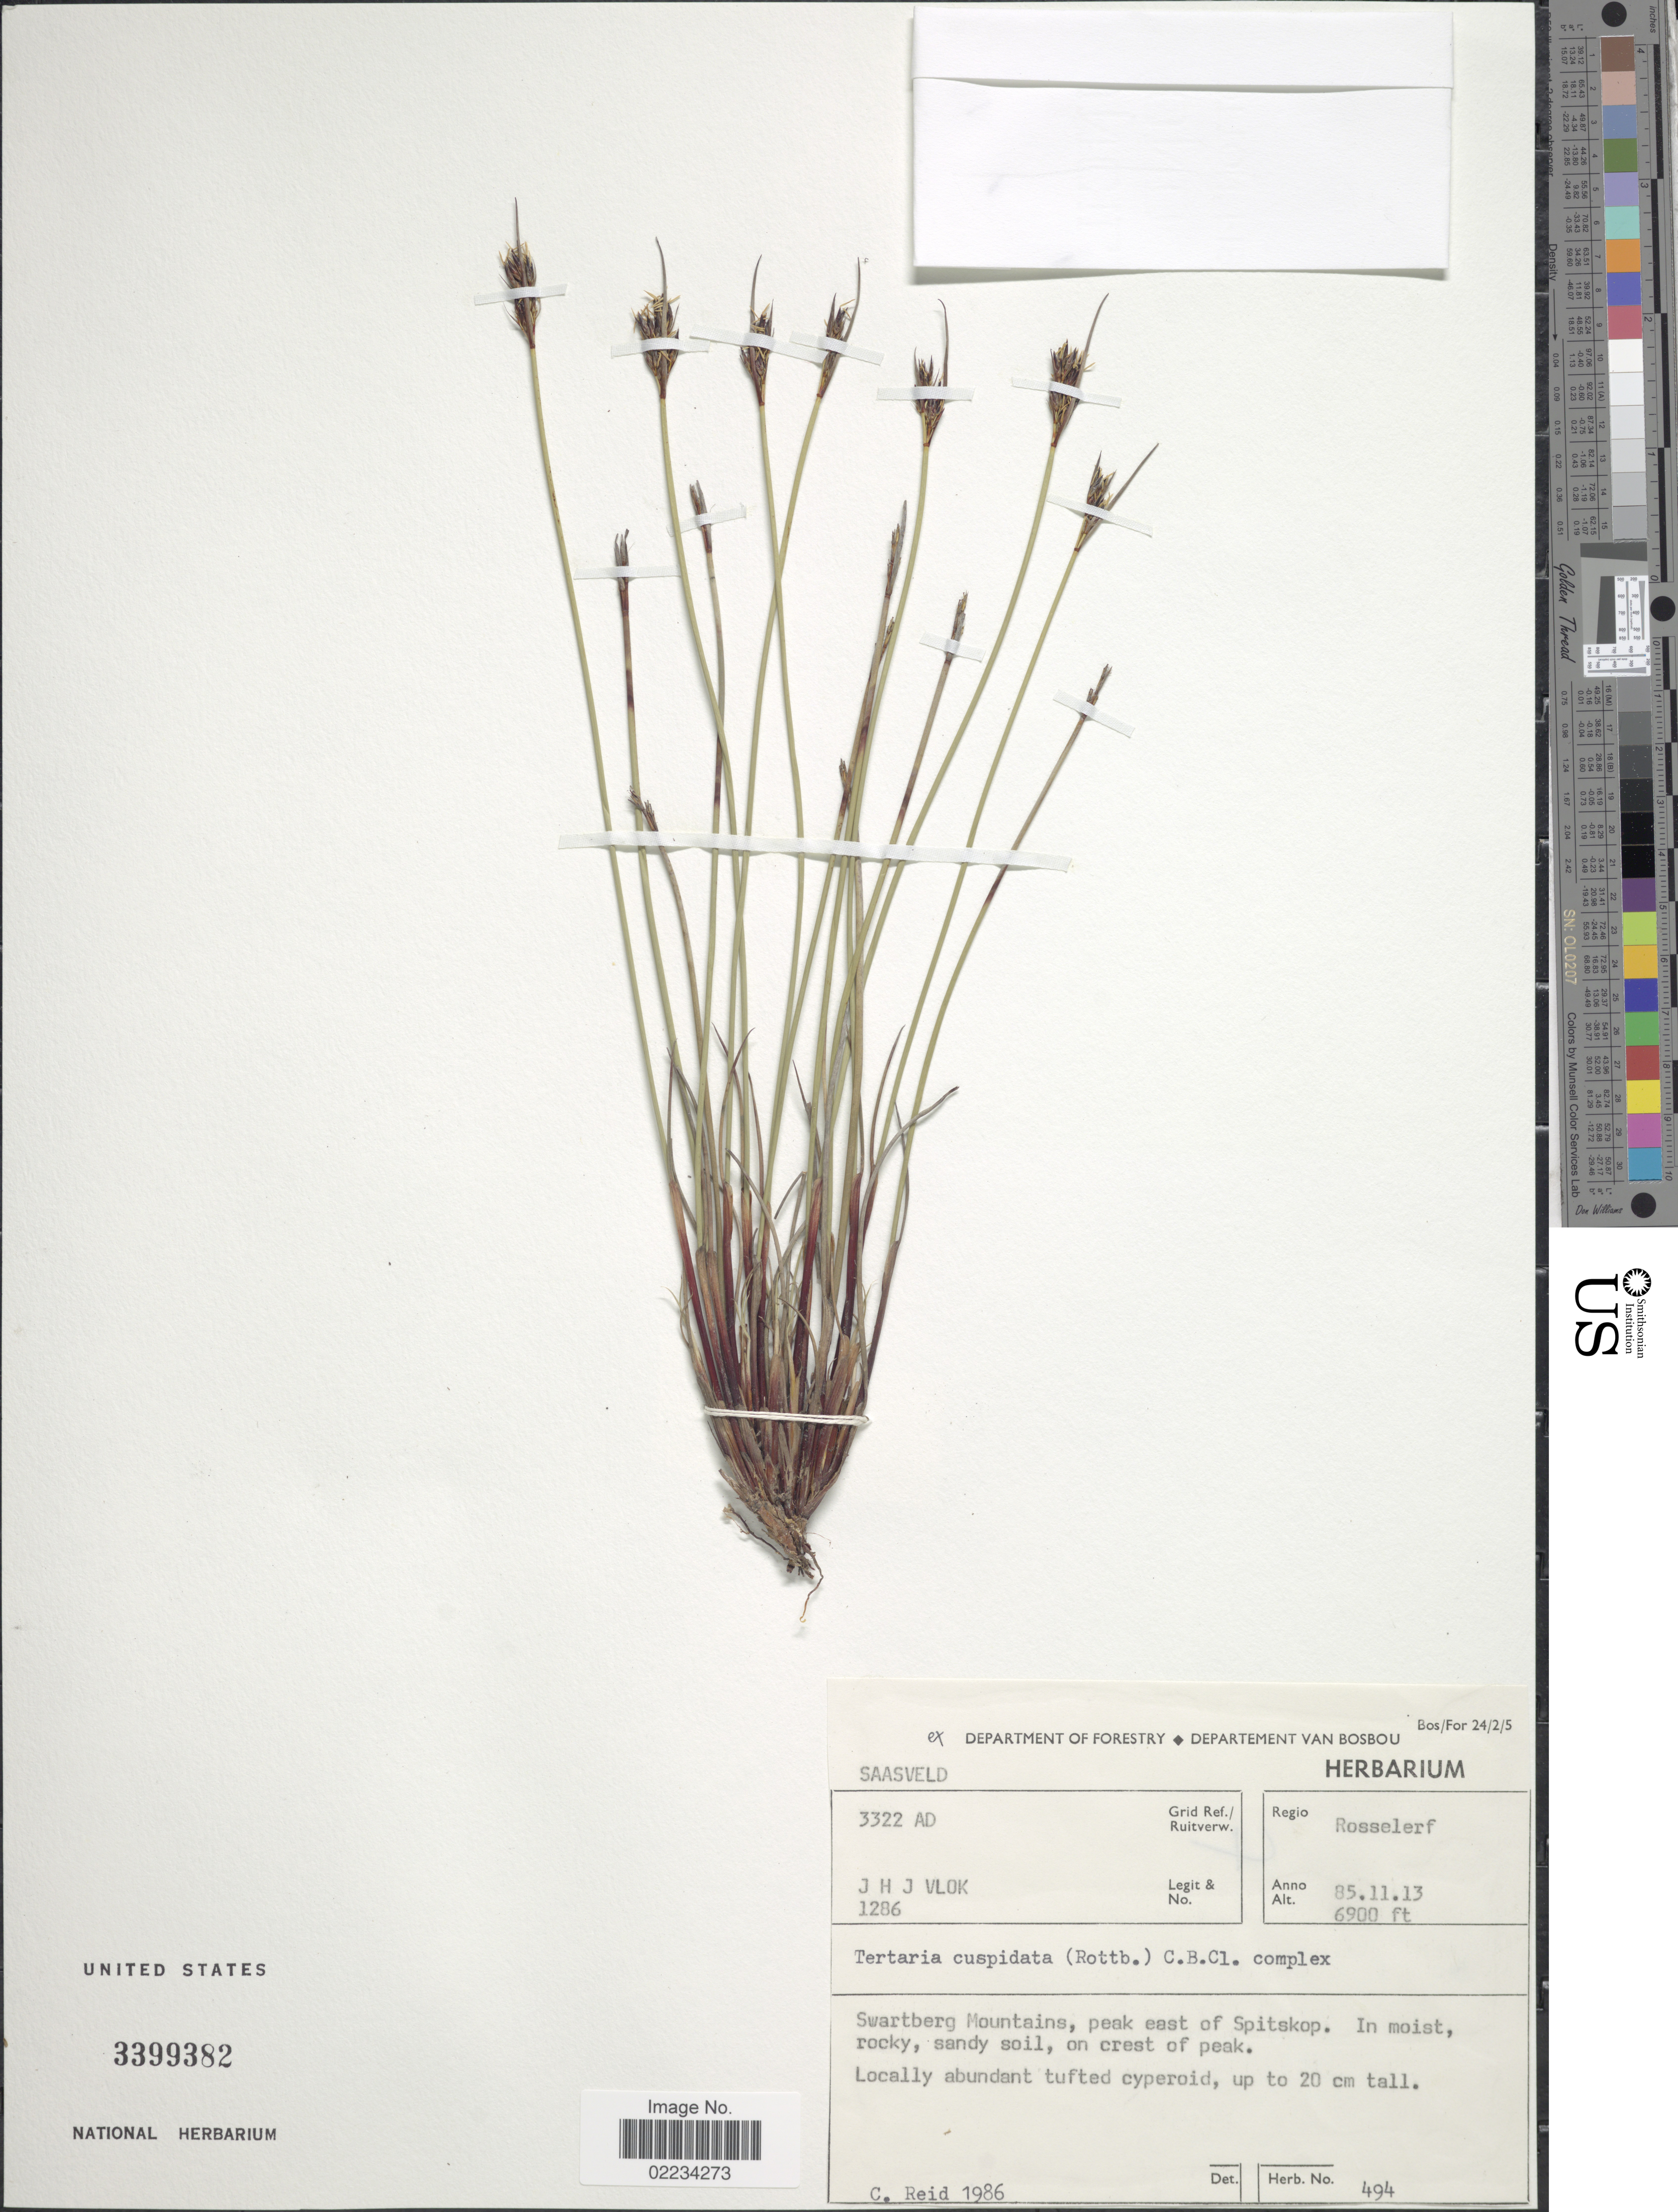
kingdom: Plantae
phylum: Tracheophyta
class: Liliopsida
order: Poales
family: Cyperaceae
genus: Schoenus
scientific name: Schoenus sp.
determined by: Strong, Mark T., (BOT), Smithsonian Institution - National Museum of Natural History (UNITED STATES)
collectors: J. H. J. Vlok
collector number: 1286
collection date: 1985-11-13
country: South Africa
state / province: Western Cape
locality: Saasveld, Regio Rosselerf, Swartberg Mountains, peak east of Spitskop. in moist, rocky, sandy soil, on crest of peak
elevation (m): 2103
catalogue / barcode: US 3399382